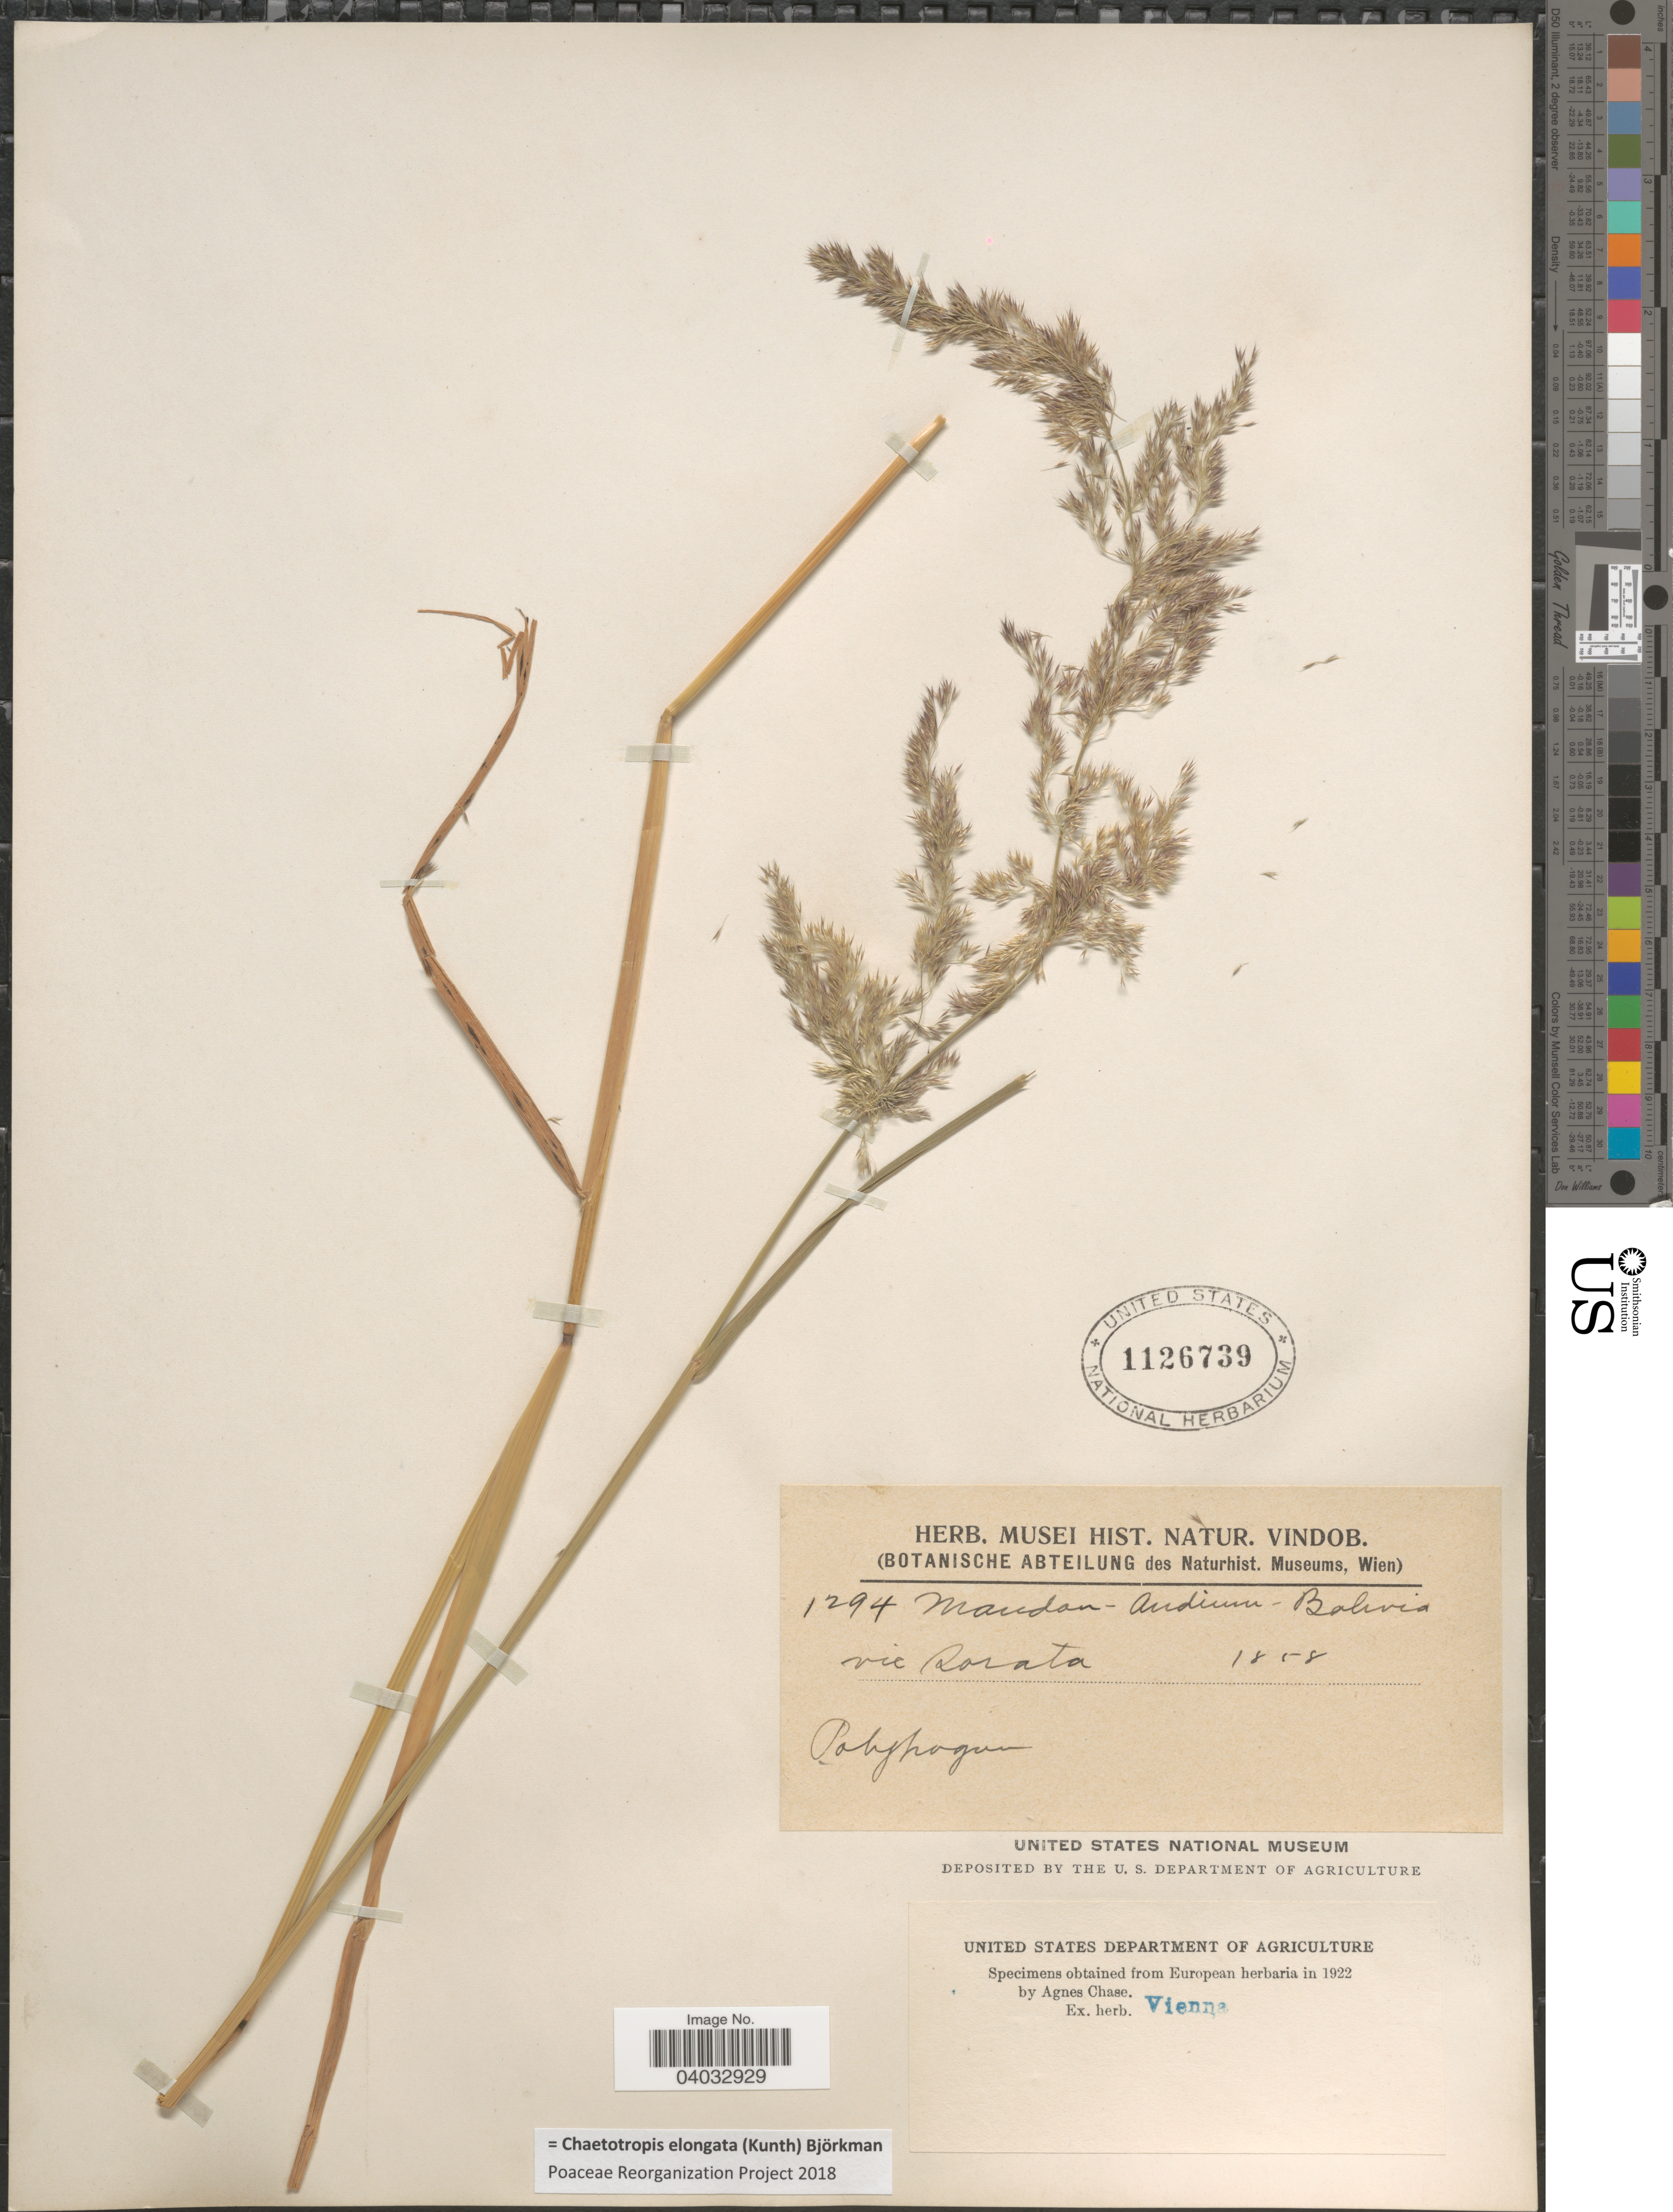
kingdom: Plantae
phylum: Tracheophyta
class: Liliopsida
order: Poales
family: Poaceae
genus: Chaetotropis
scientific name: Chaetotropis elongata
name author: (Kunth) Björkman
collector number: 1294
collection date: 1858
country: Bolivia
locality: Mandan - Andium vic Rorata.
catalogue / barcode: US 1126739